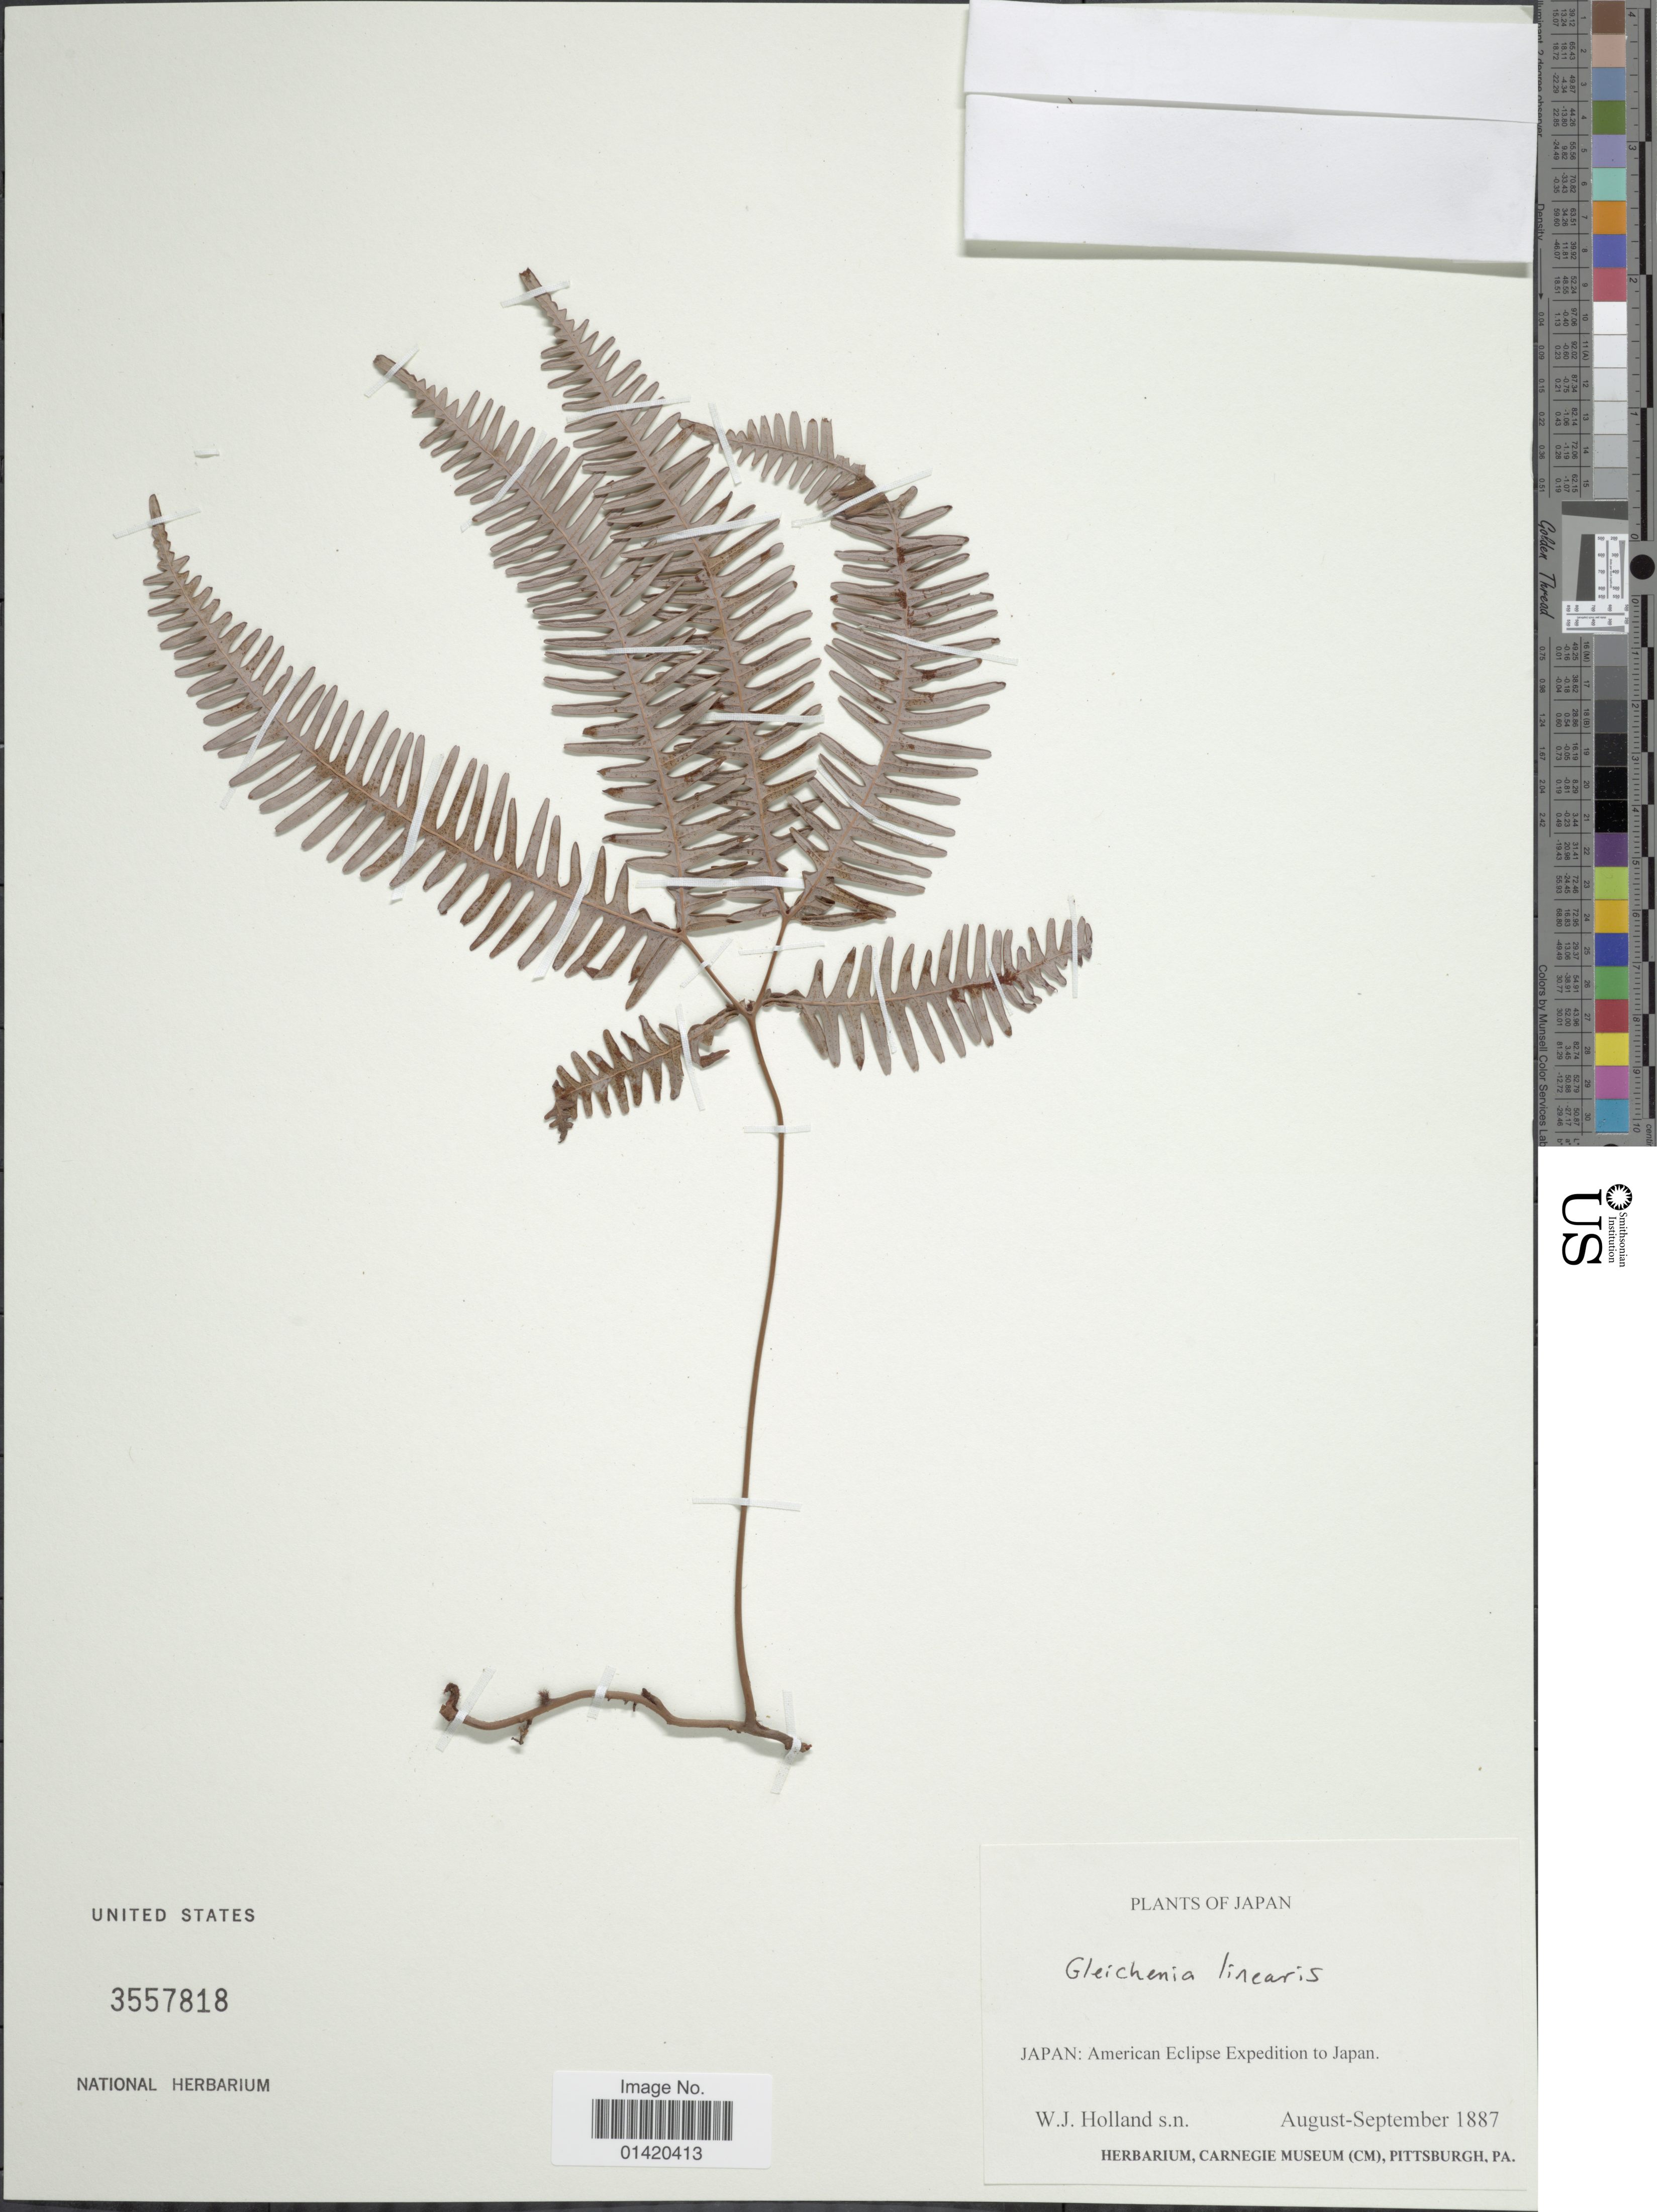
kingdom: Plantae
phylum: Tracheophyta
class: Polypodiopsida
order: Gleicheniales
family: Gleicheniaceae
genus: Dicranopteris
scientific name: Dicranopteris linearis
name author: (Burm. f.) Underw.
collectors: W. Holland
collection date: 1887-08/1887-09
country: Japan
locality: American Eclipse Expedition to Japan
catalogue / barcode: US 3557818